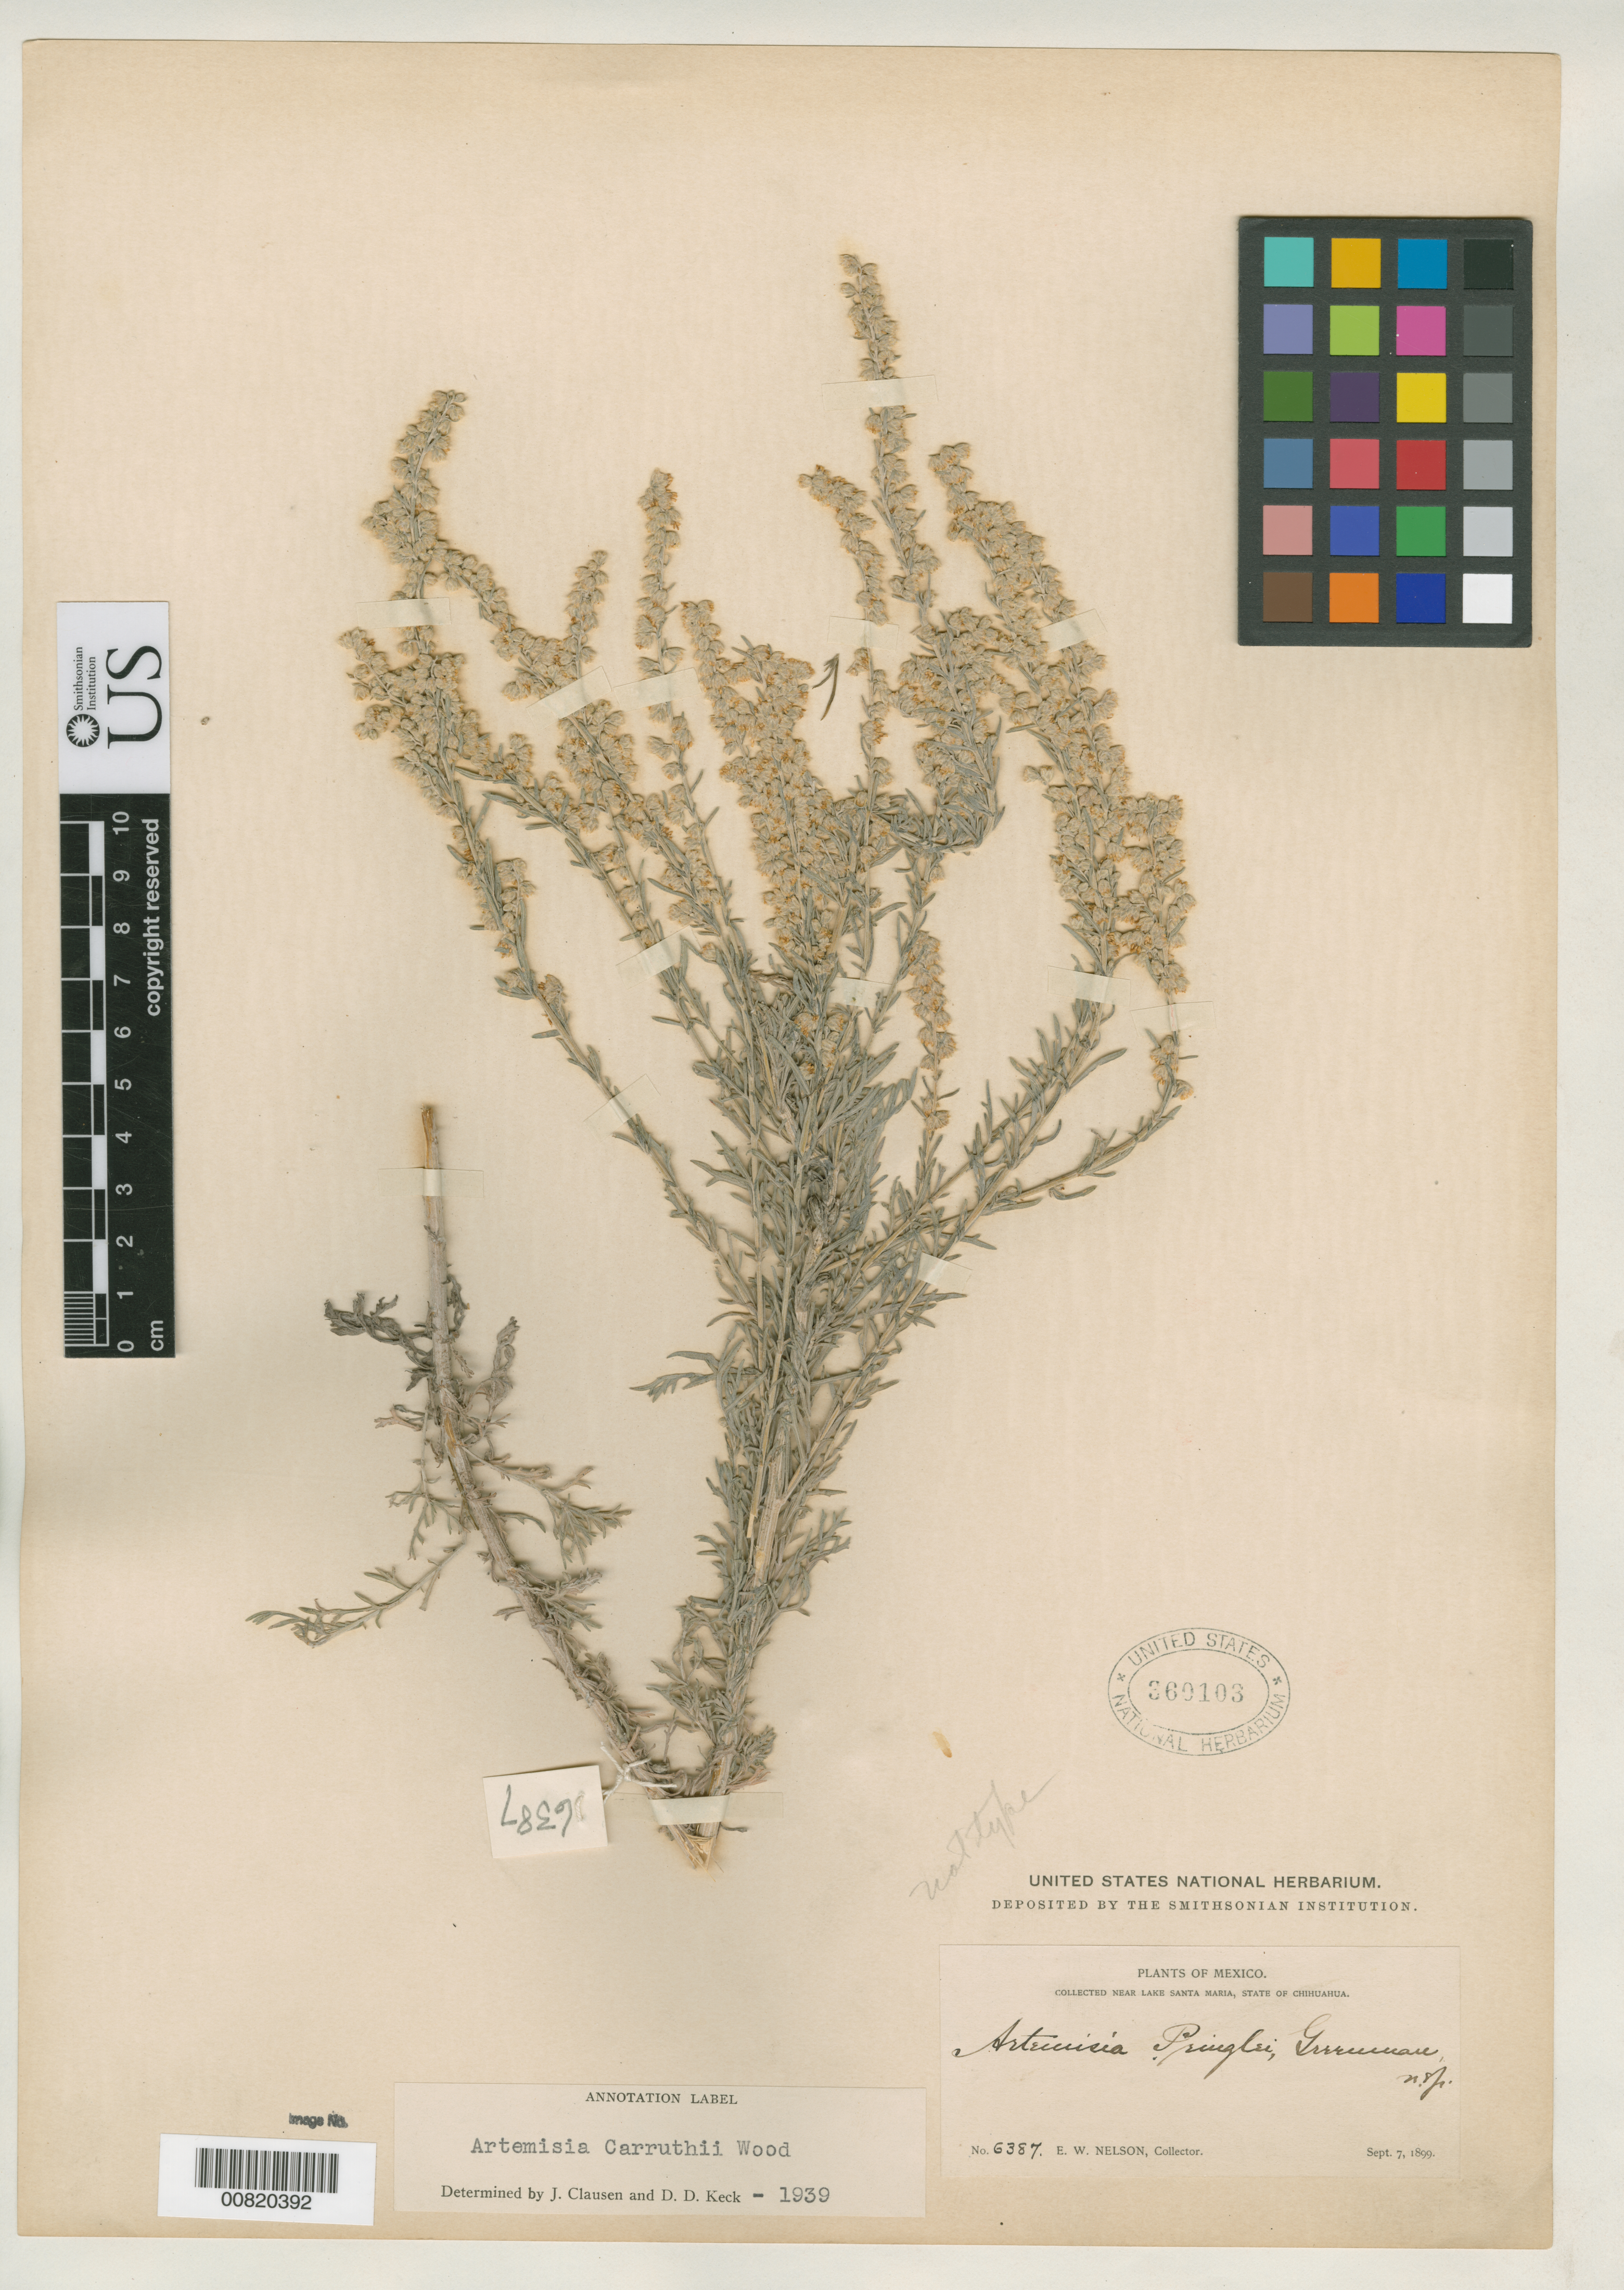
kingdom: Plantae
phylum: Tracheophyta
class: Magnoliopsida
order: Asterales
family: Asteraceae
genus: Artemisia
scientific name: Artemisia pringlei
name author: Greenm.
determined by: Clausen, J.; Keck, David D.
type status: Syntype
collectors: E. W. Nelson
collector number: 6387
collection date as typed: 07 Sep 1899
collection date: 1899-09-07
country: Mexico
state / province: Chihuahua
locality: Near Lake Santa Maria, state of Chihuahua.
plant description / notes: Lectotype collection is Pringle 625 as designated by D.D. Keck, Proc. Calif. Acad. Sci. (ser. 4) 25: 438 (1946).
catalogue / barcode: US 360103